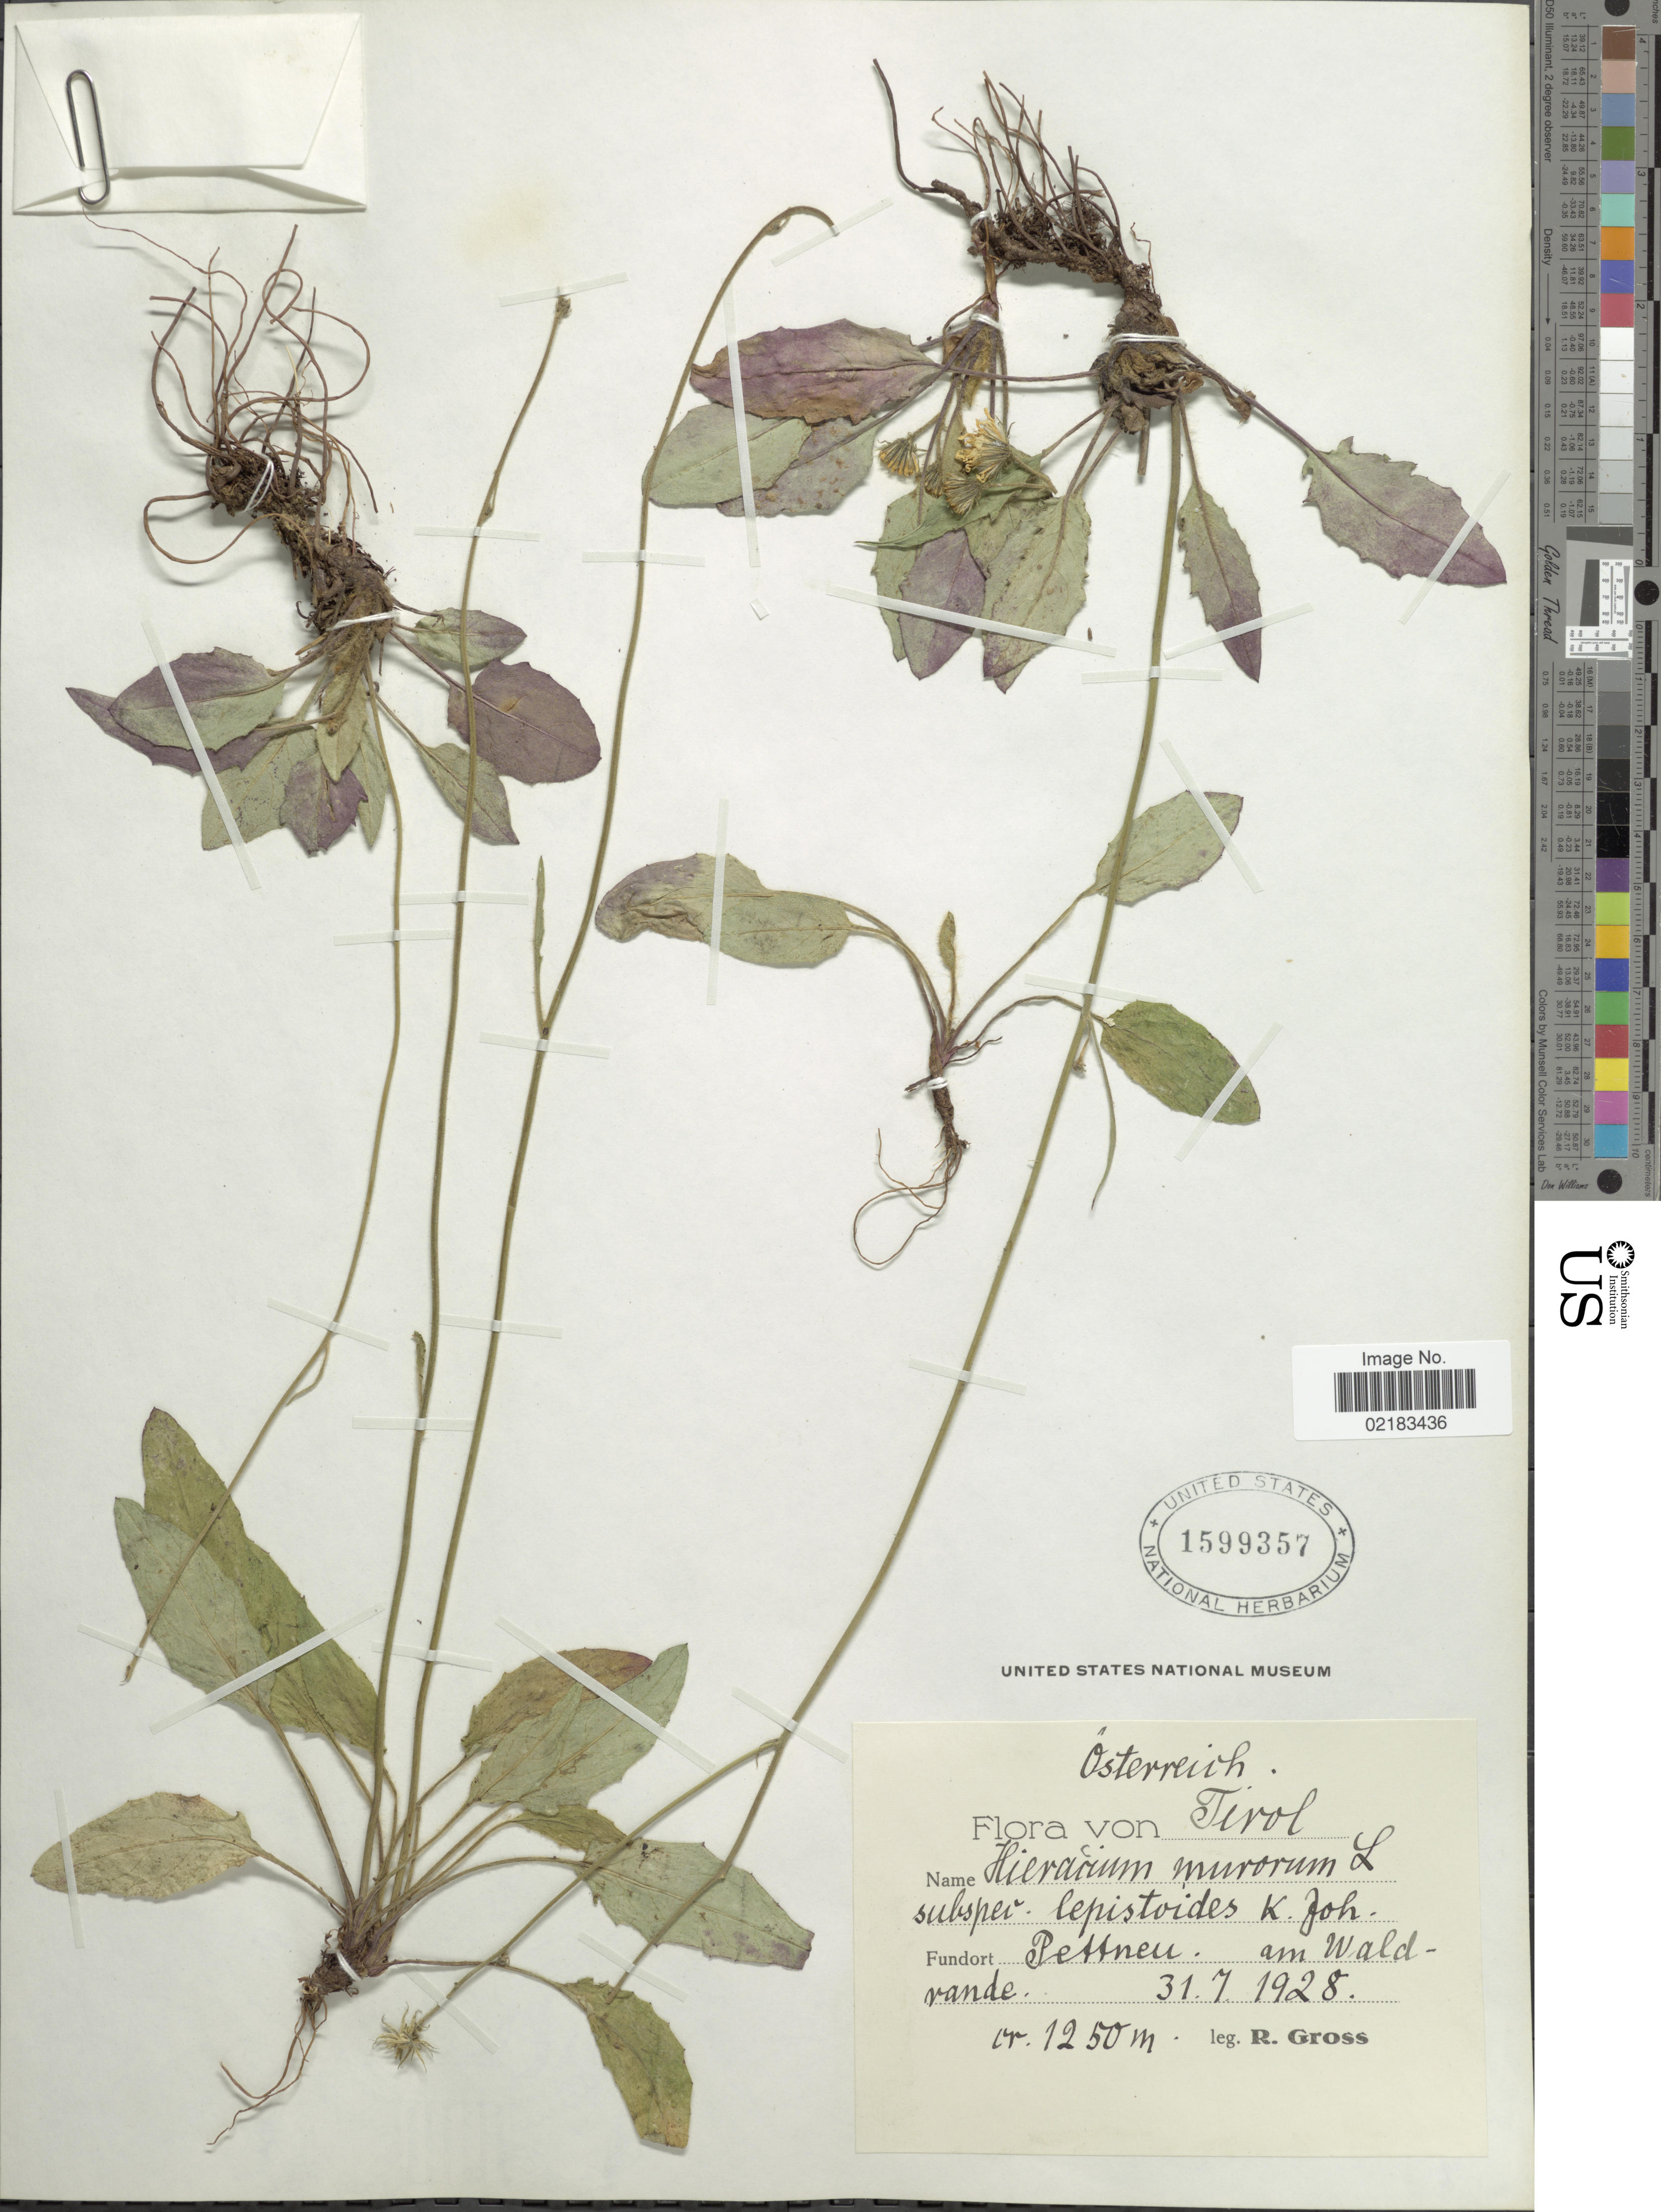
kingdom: Plantae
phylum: Tracheophyta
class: Magnoliopsida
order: Asterales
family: Asteraceae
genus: Hieracium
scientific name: Hieracium murorum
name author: L.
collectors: R. Gross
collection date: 1928-07-31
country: Austria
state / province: Tirol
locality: Osterreich, Fundort Pettneu am Walrande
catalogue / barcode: US 1599357